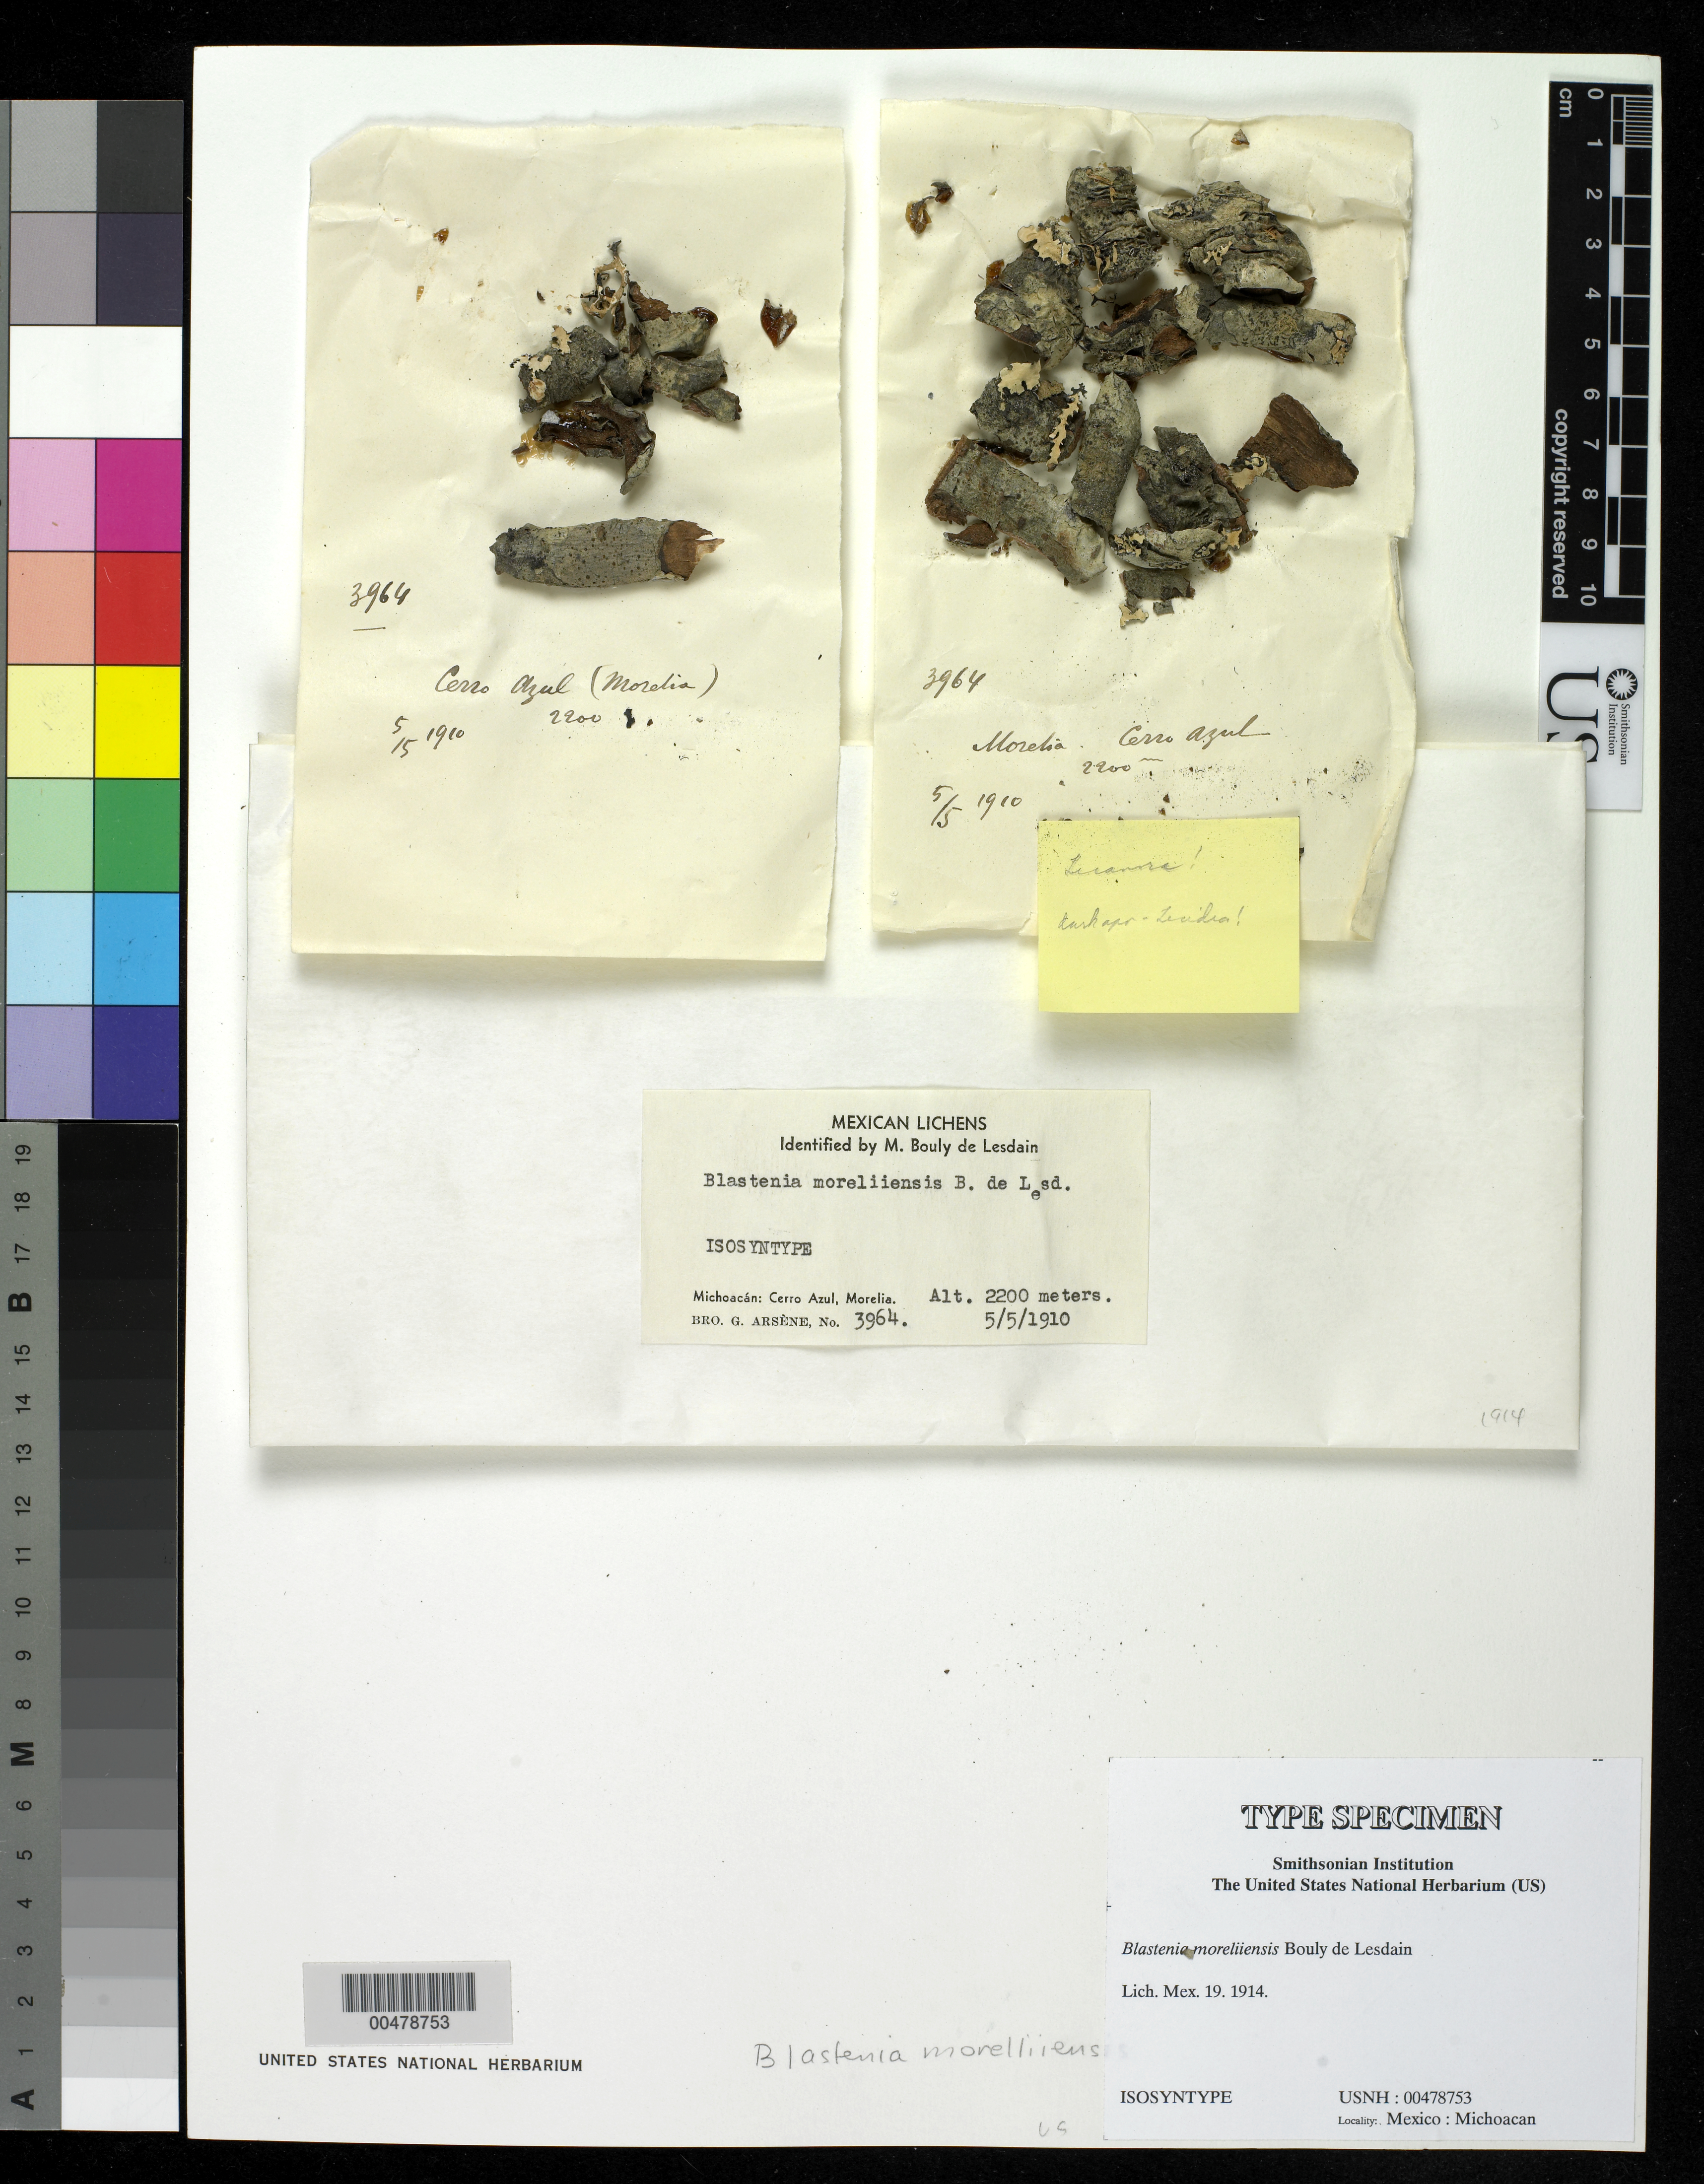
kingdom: Fungi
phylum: Ascomycota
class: Lecanoromycetes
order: Teloschistales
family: Teloschistaceae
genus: Blastenia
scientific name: Blastenia moreliiensis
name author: B. de Lesd.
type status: Isosyntype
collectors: Bro. G. Arsène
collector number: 3964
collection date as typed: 05 May 1910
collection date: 1910-05-05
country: Mexico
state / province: Michoacán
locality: Cerro Azul, Morelia.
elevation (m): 2200